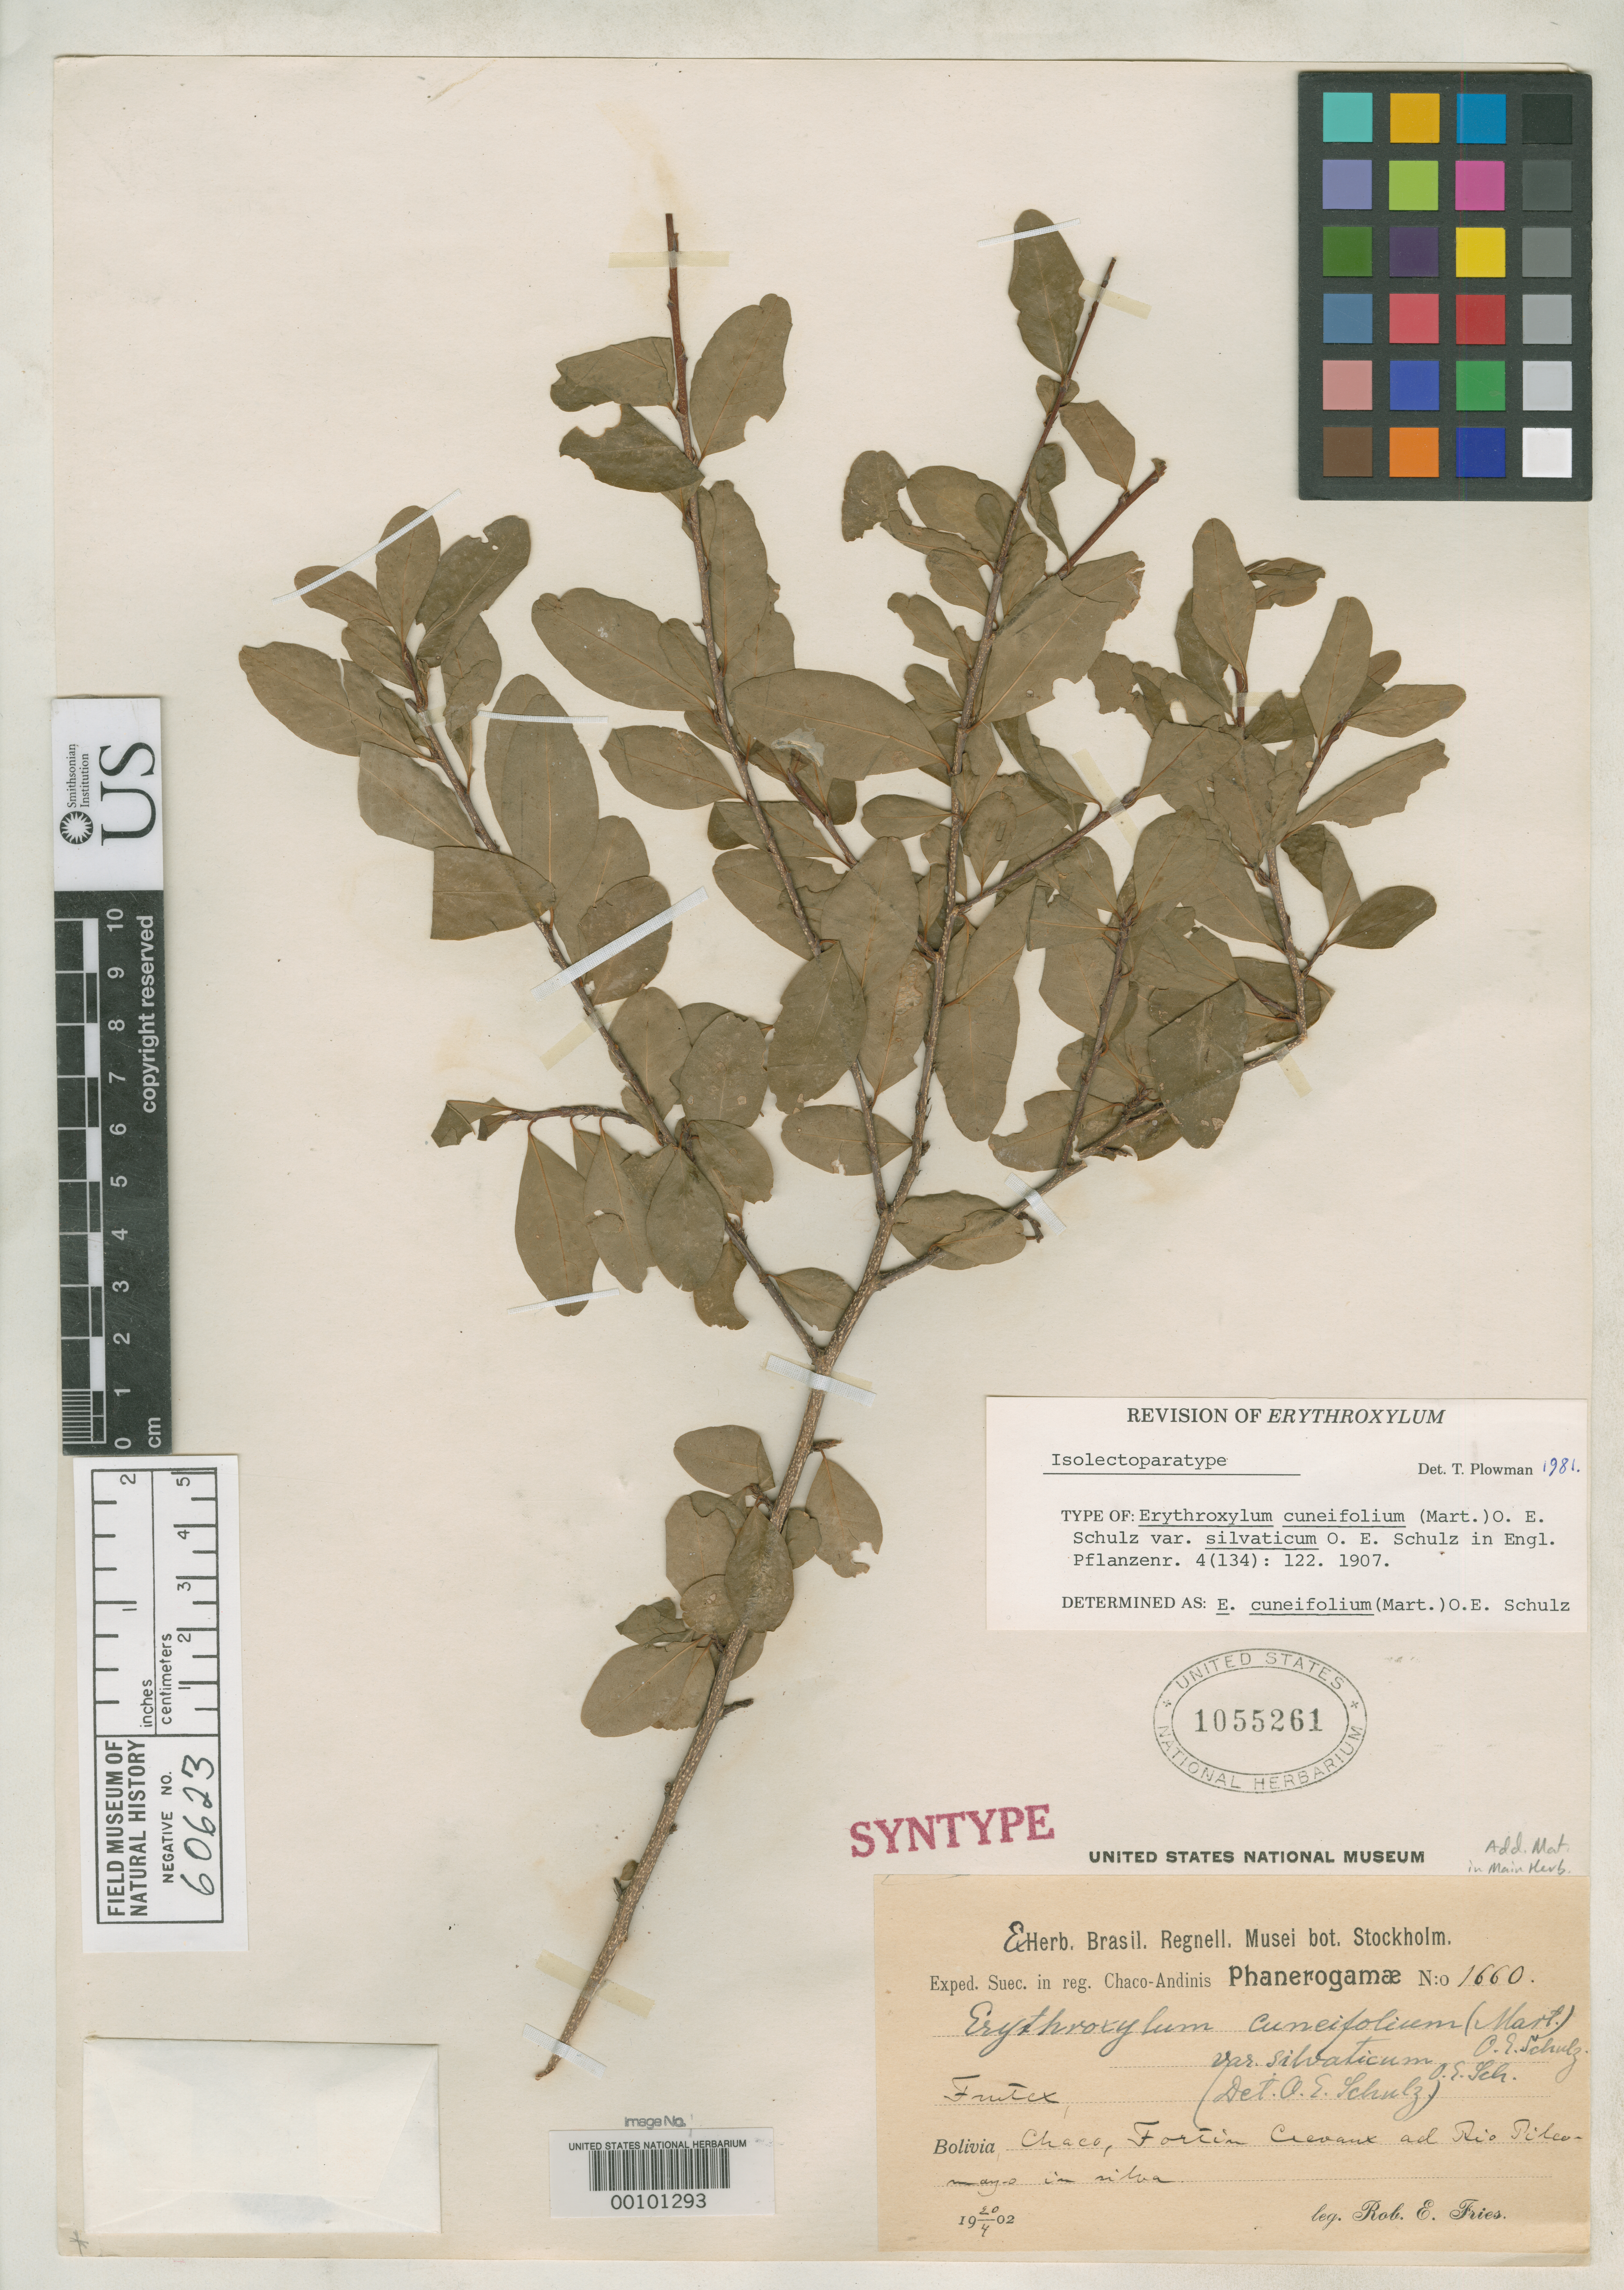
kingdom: Plantae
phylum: Tracheophyta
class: Magnoliopsida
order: Malpighiales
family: Erythroxylaceae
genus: Erythroxylum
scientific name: Erythroxylum cuneifolium var. silvaticum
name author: O.E. Schulz in Engl.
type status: Isosyntype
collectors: R. E. Fries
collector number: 1660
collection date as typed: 20 Apr 1902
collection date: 1902-04-20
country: Bolivia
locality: Chaco, Fort in Crevaux at Rio Pilcomayo.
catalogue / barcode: US 1055261